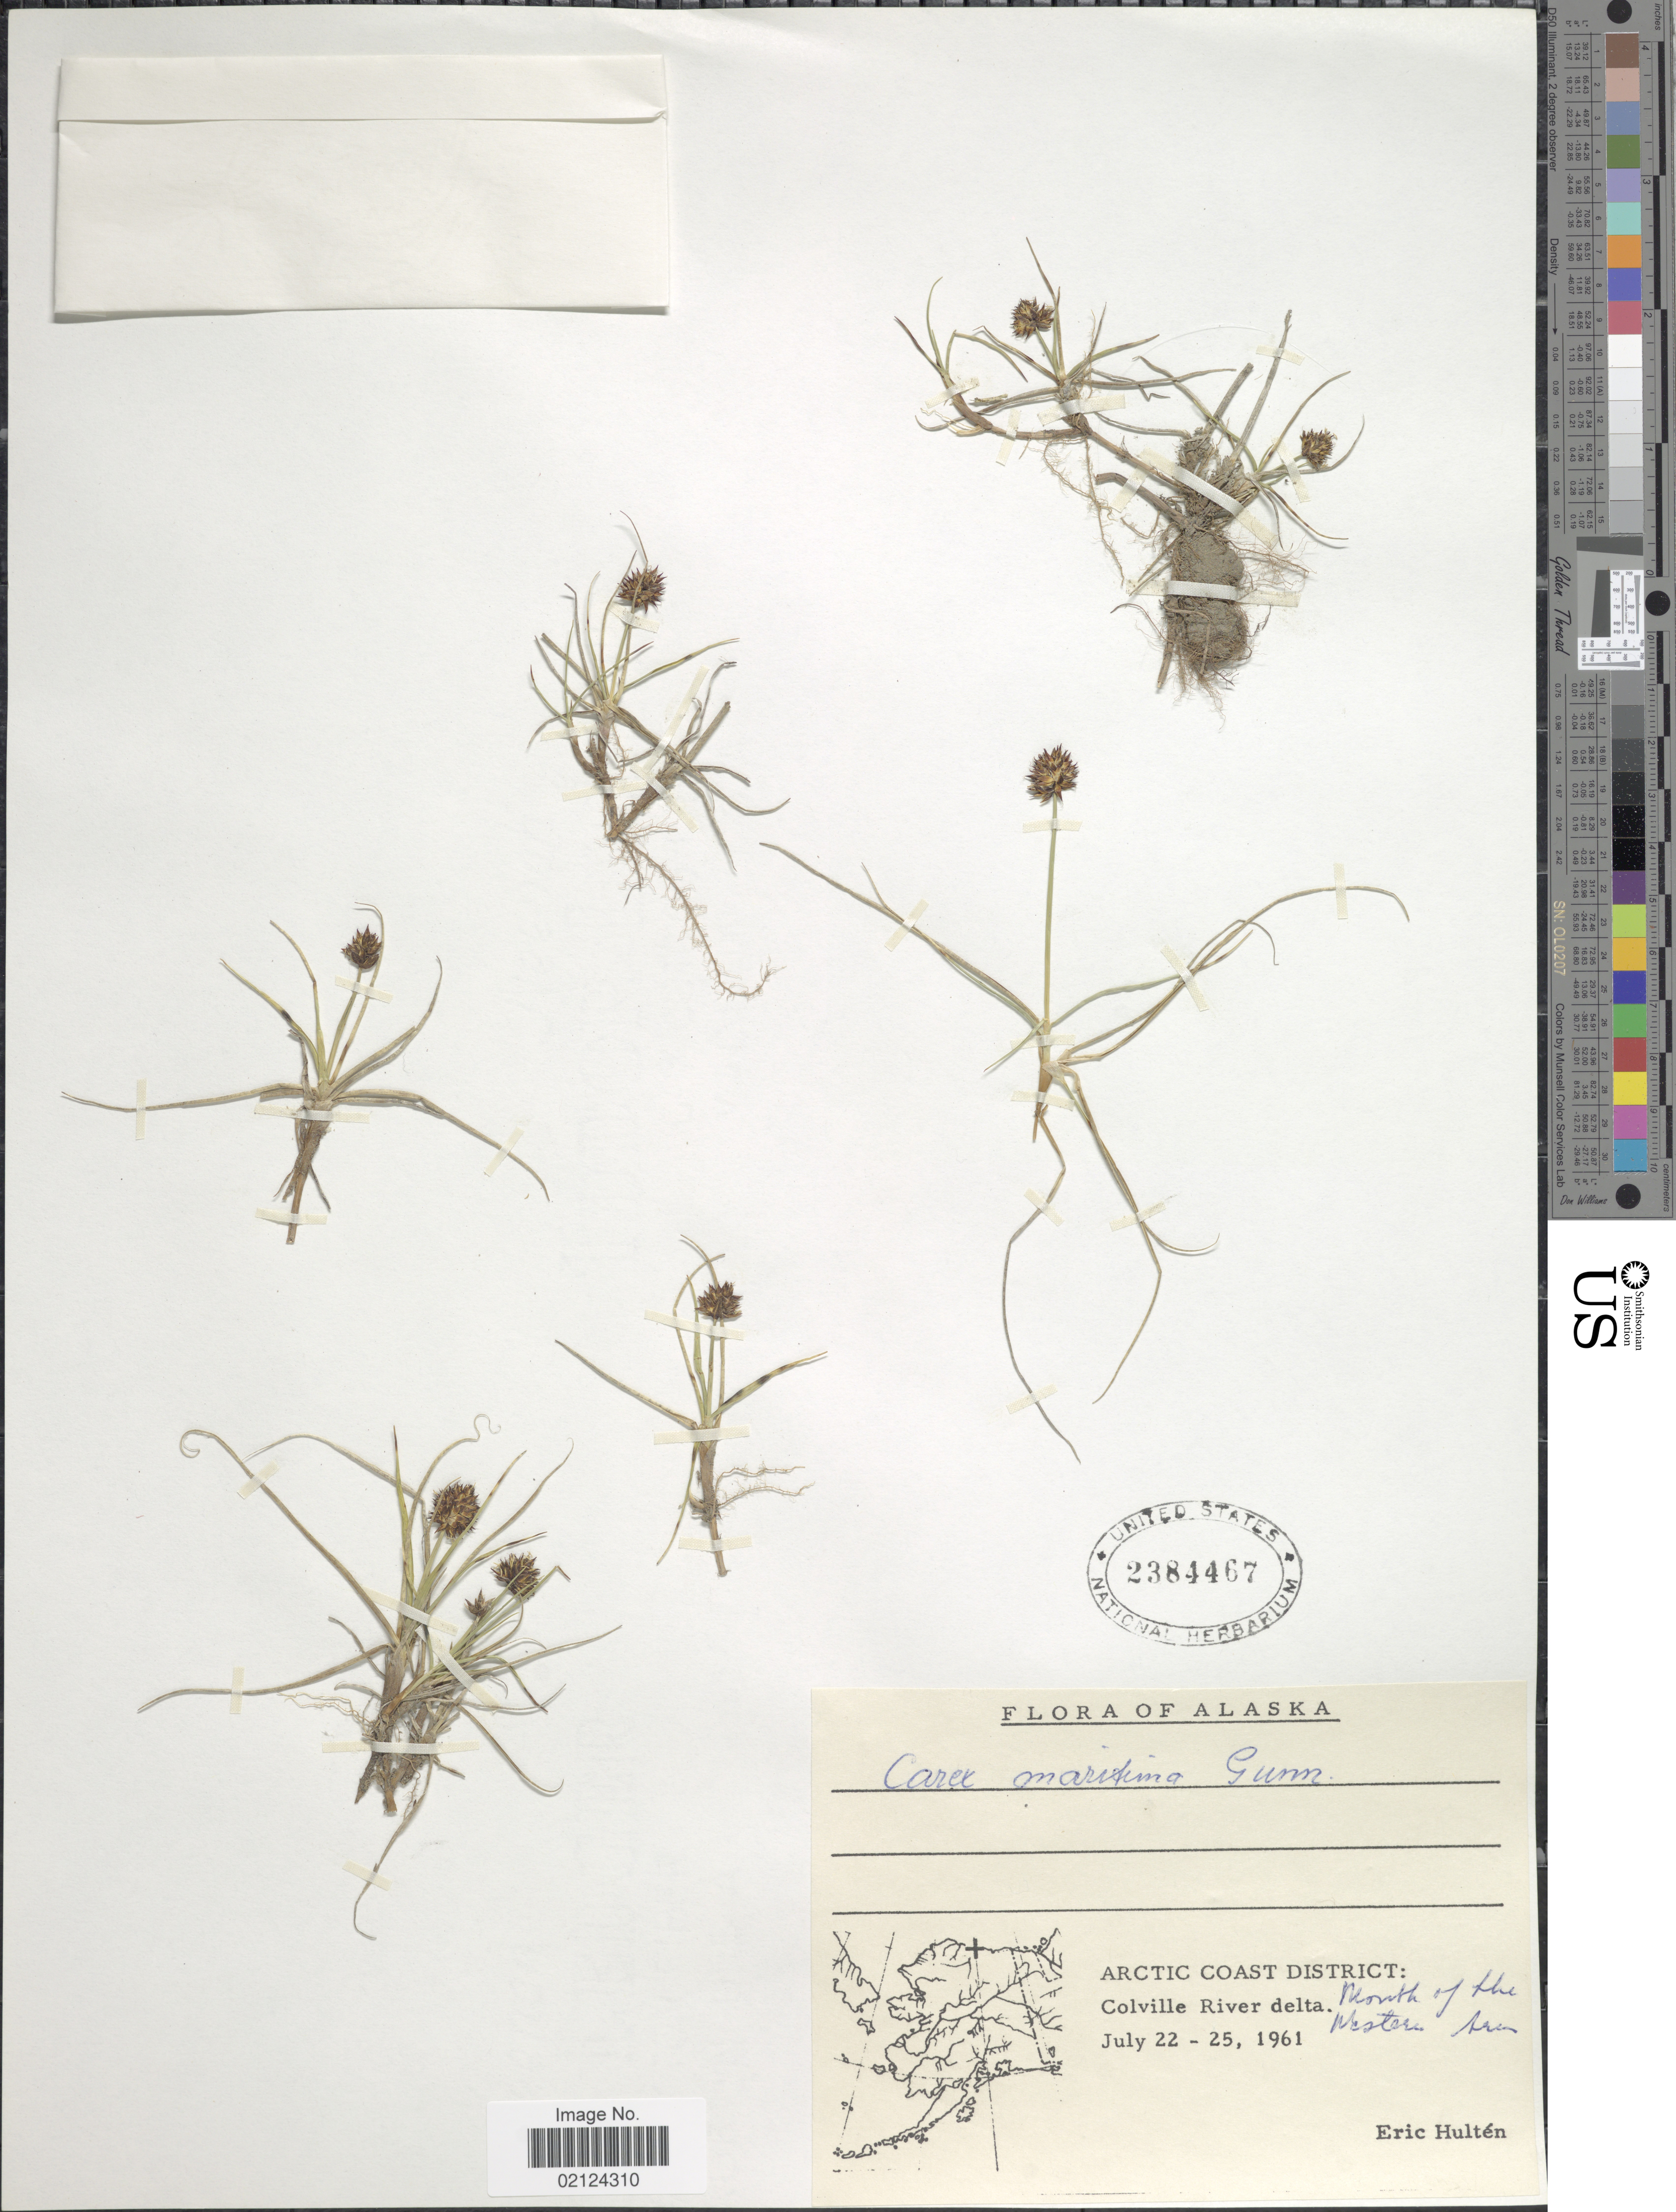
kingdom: Plantae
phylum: Tracheophyta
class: Liliopsida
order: Poales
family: Cyperaceae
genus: Carex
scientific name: Carex maritima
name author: Gunnerus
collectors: E. G. Hultén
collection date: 1961-07-22/1961-07-25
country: United States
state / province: Alaska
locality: Arctic Coast District, Colville River delta, Mouth of the Western Area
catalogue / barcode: US 2384467